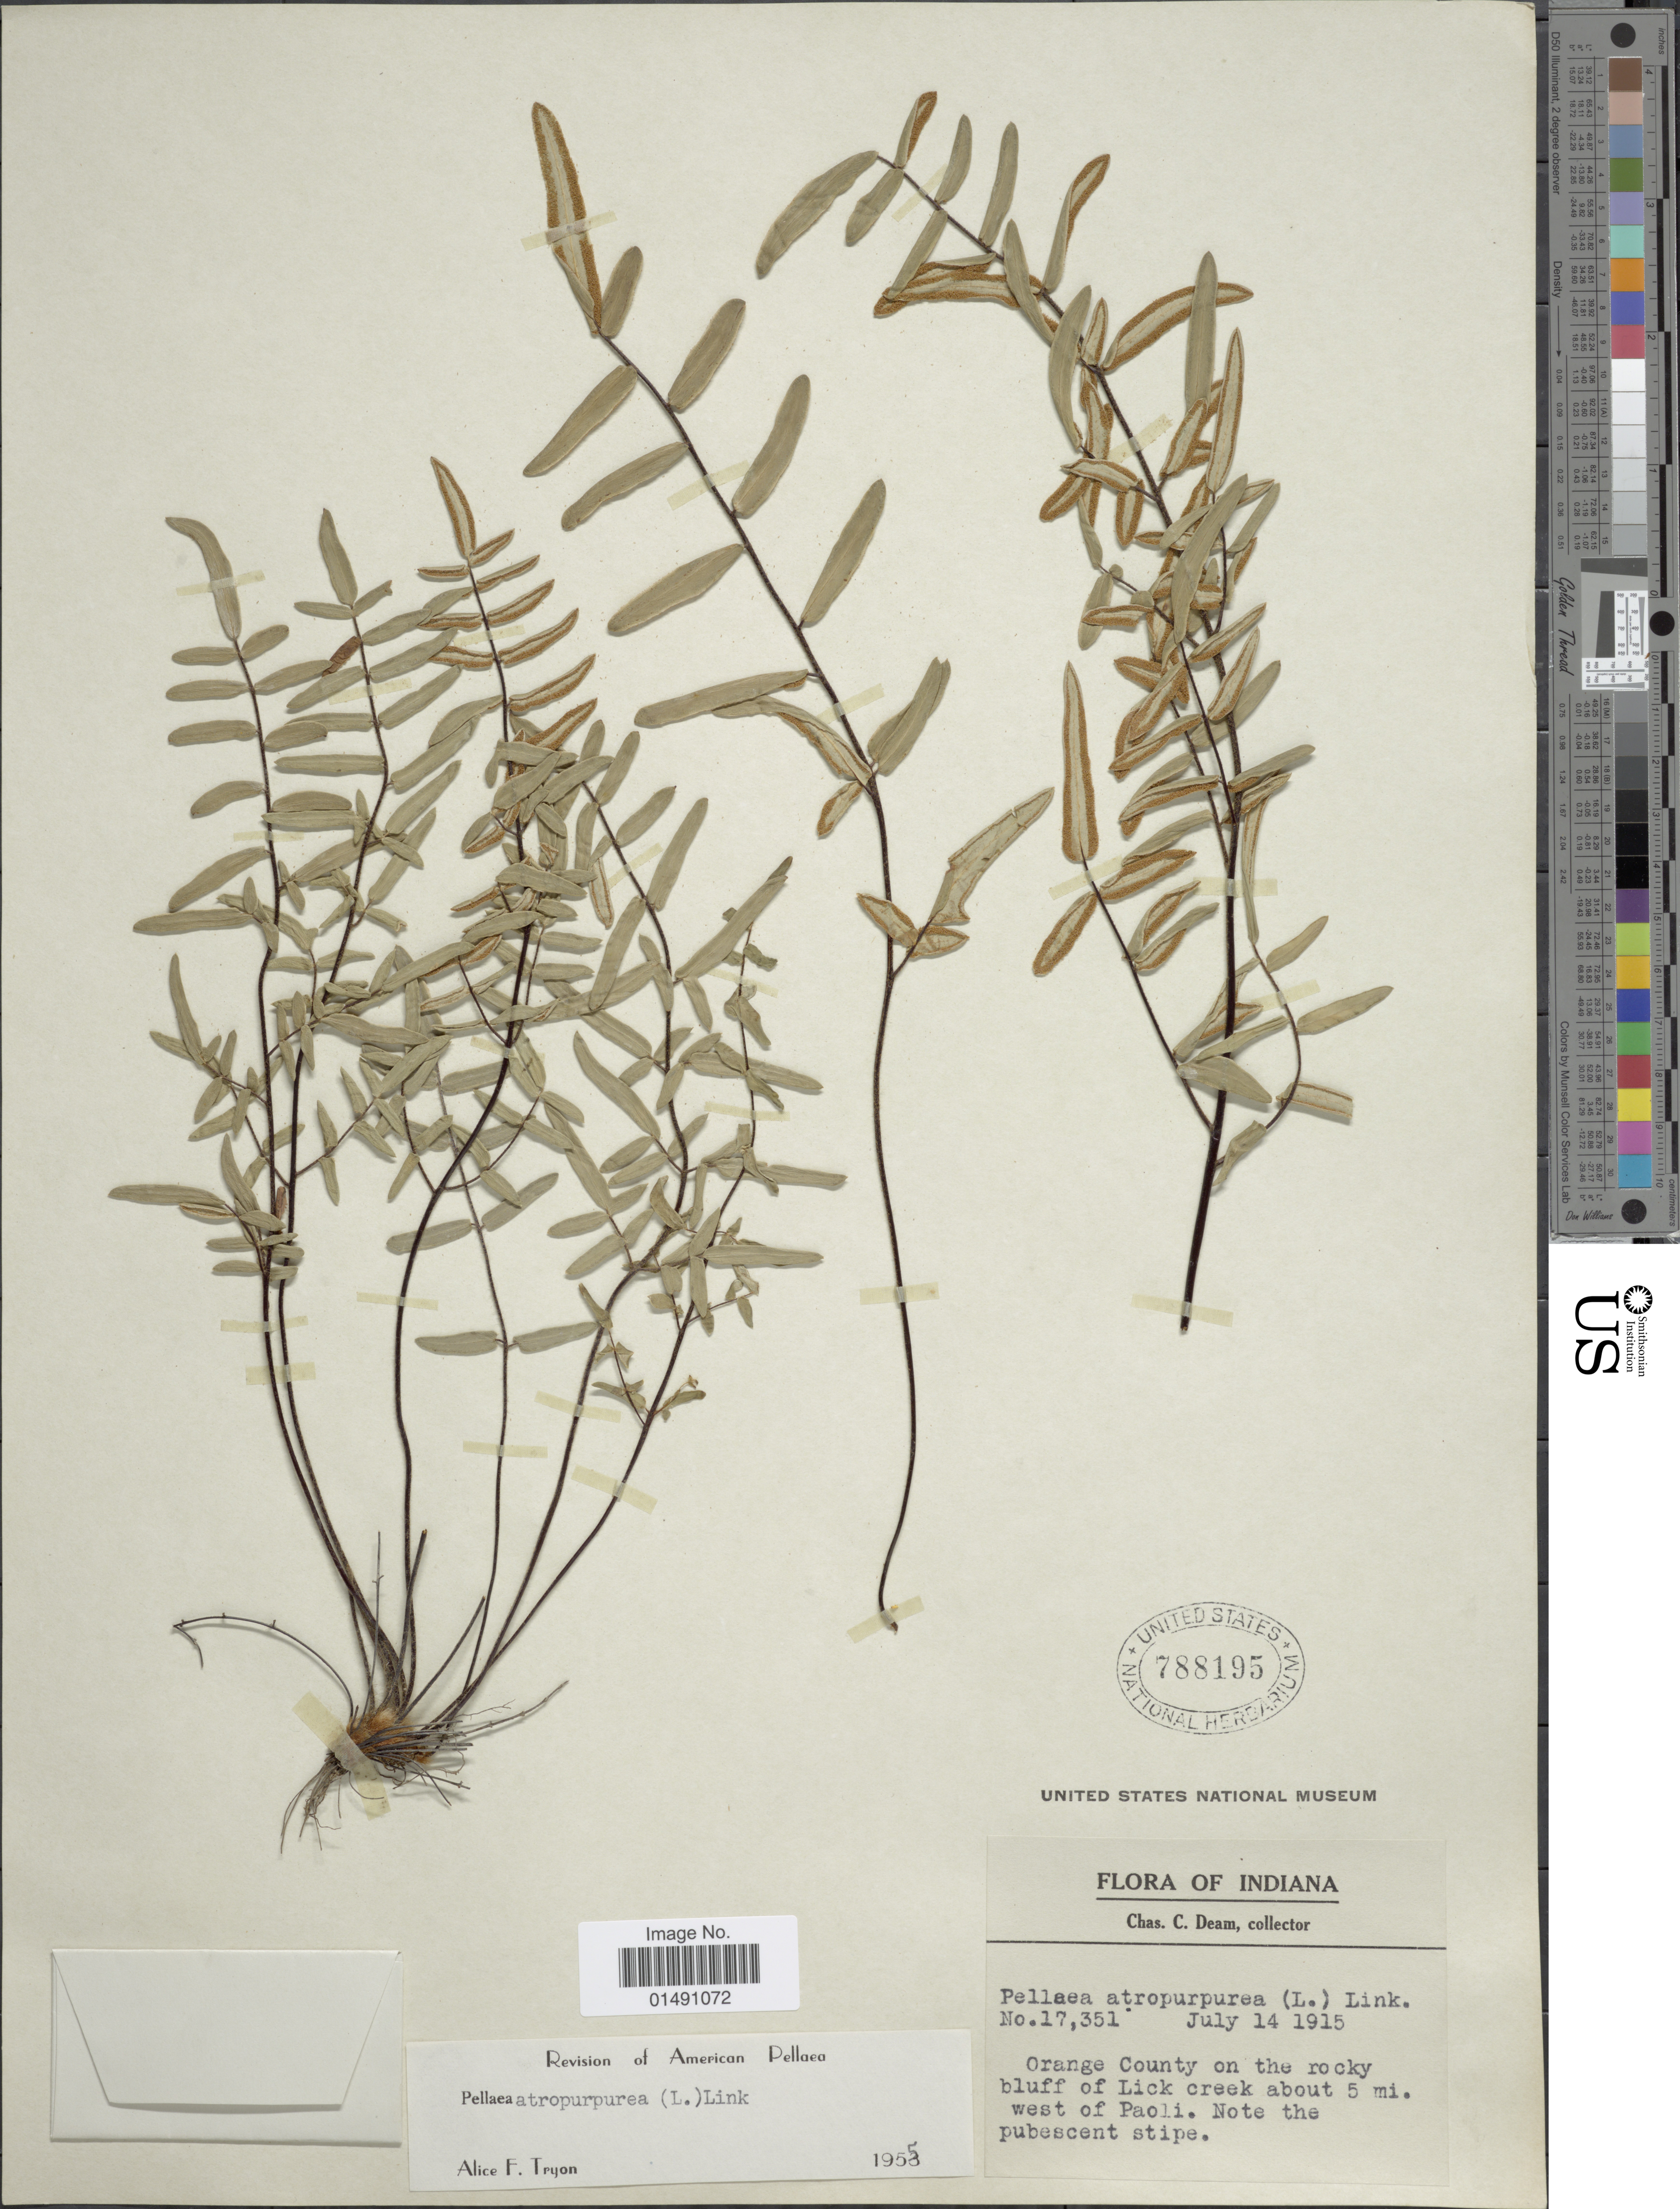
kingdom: Plantae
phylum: Tracheophyta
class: Polypodiopsida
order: Polypodiales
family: Pteridaceae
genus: Pellaea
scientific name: Pellaea atropurpurea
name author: (L.) Link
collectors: C. C. Deam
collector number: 17351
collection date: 1915-07-14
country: United States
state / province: Indiana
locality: Orange County on the rocky bluff of Lick creek about 5 mi. west of Paoli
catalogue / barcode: US 788195